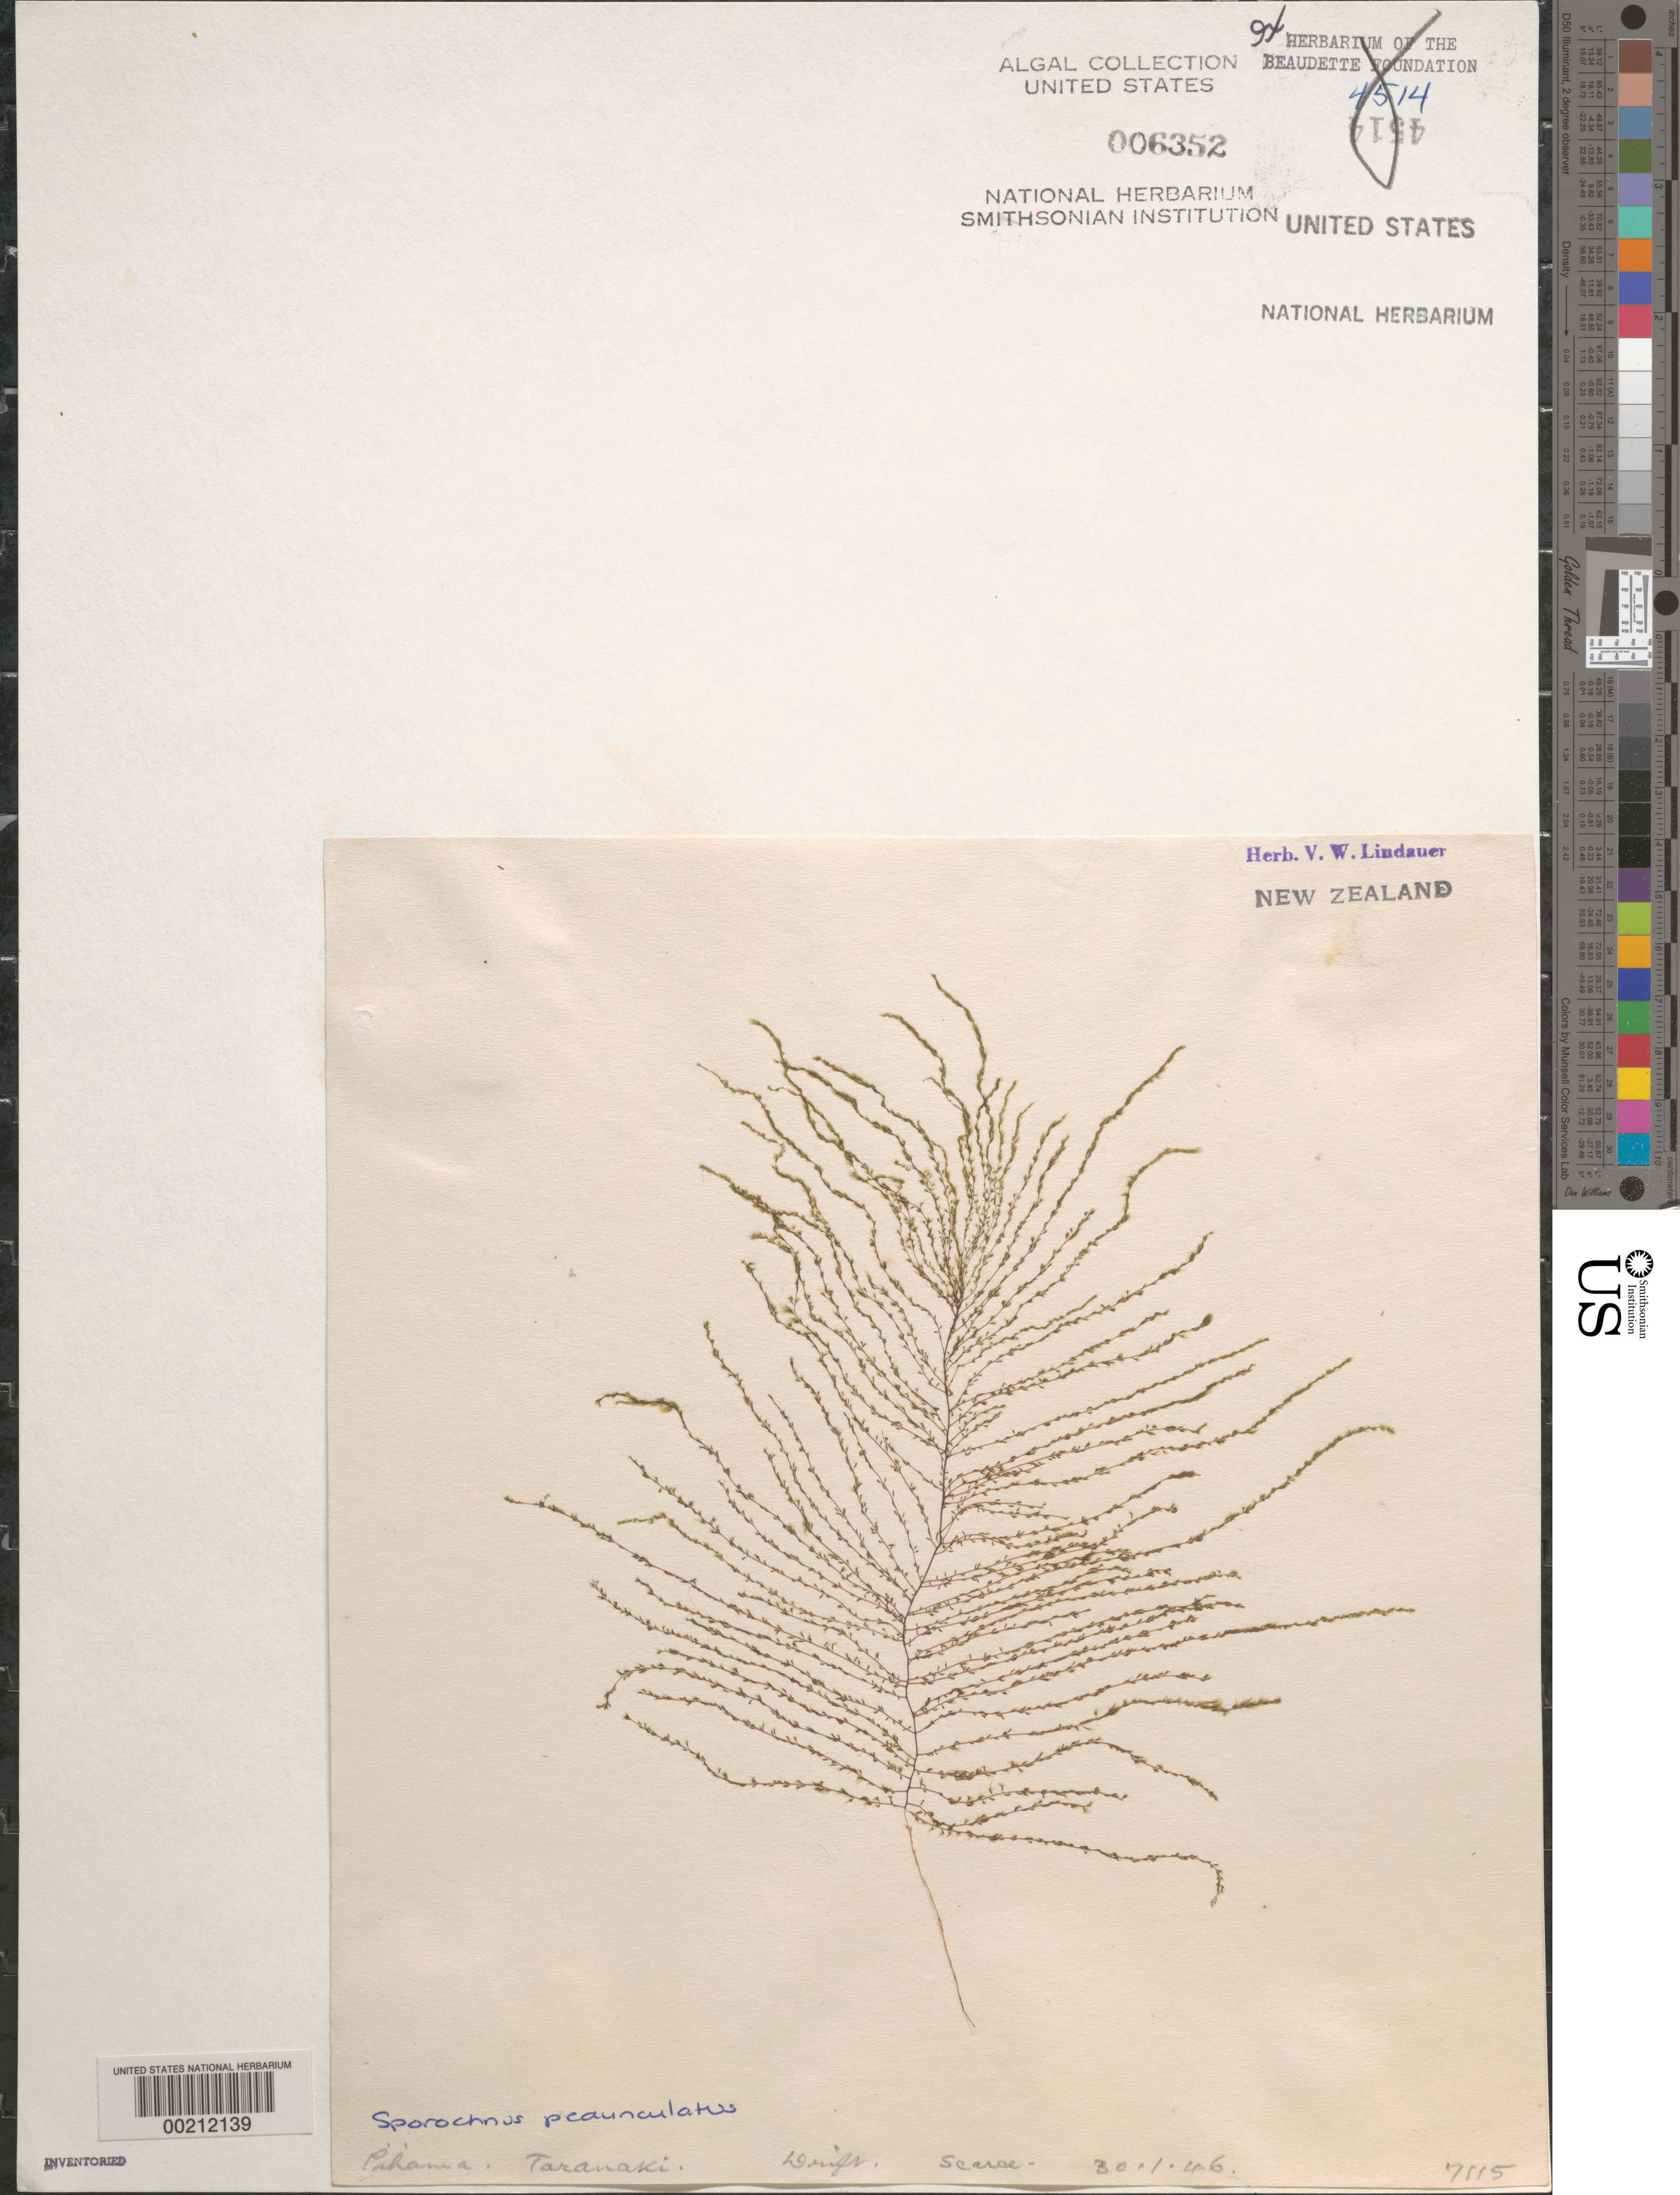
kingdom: Chromista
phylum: Ochrophyta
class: Phaeophyceae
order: Sporochnales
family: Sporochnaceae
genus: Sporochnus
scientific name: Sporochnus pedunculatus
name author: (Huds.) C. Agardh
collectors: V. Lindauer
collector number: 7115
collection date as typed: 30 Jan 1946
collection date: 1946-01-30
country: New Zealand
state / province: Taranaki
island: North Island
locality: Pihama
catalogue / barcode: US 6352